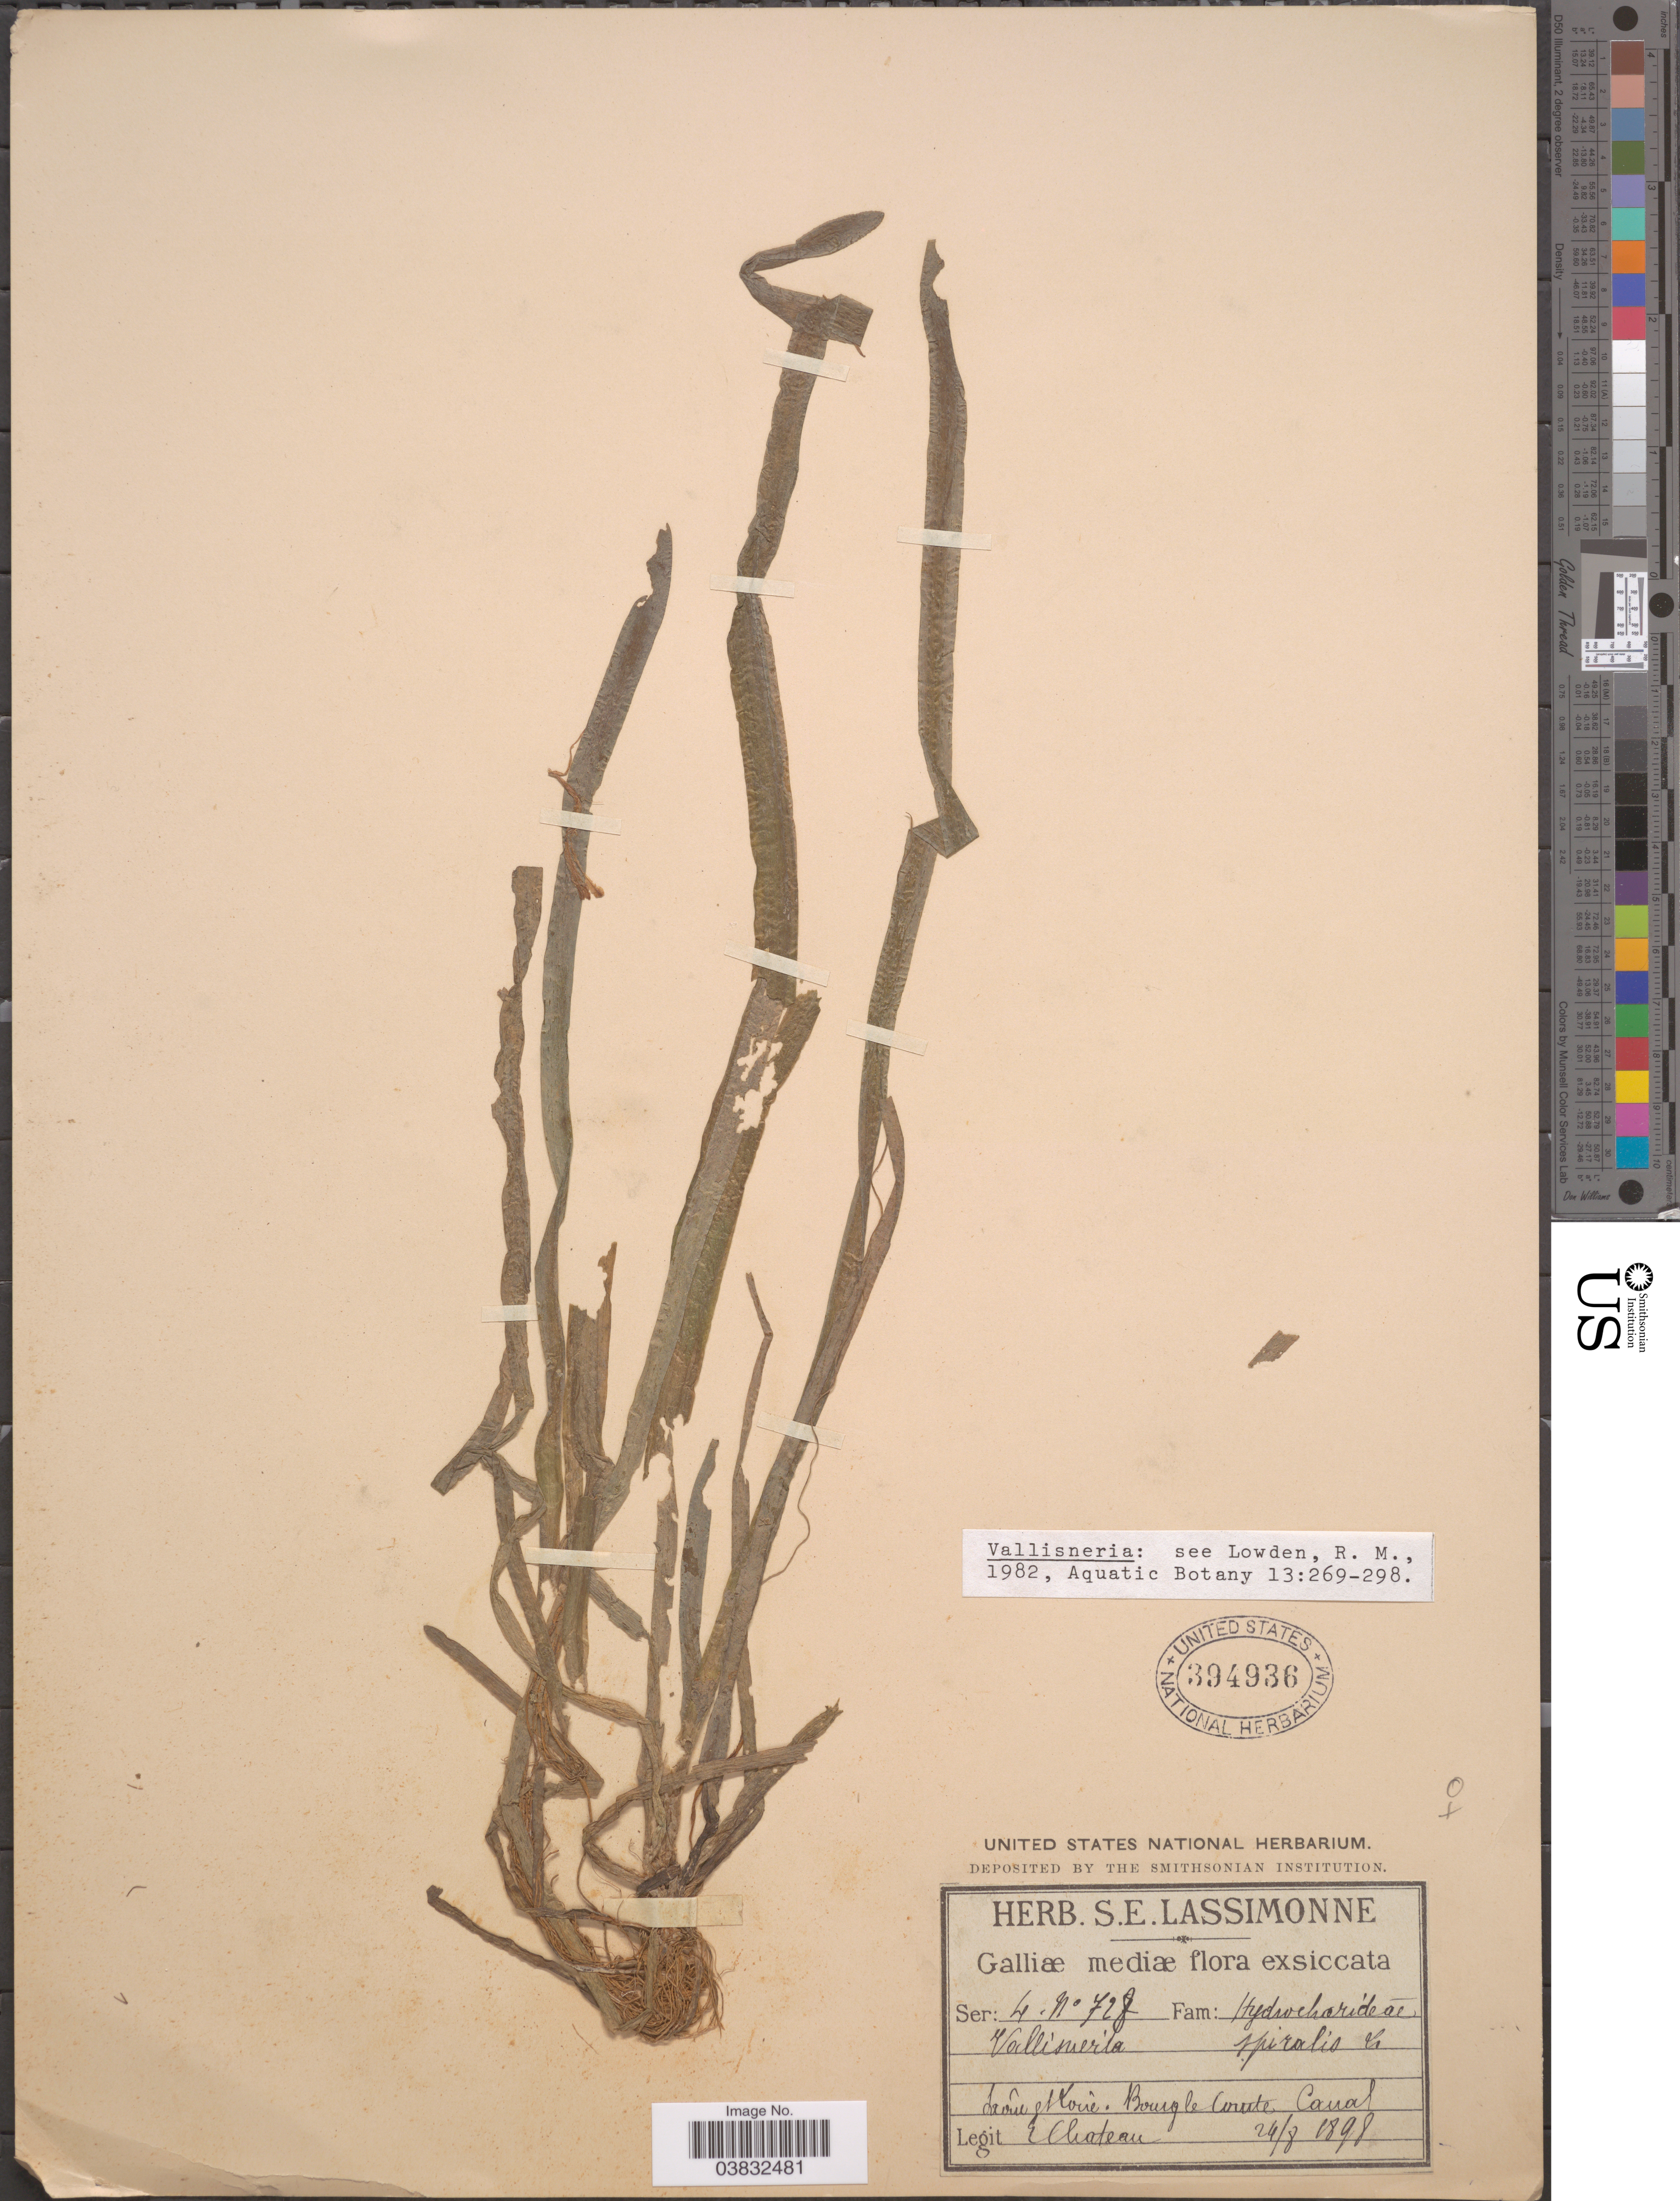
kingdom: Plantae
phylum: Tracheophyta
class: Liliopsida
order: Alismatales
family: Hydrocharitaceae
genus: Vallisneria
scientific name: Vallisneria spiralis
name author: L.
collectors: E. Chateau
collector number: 728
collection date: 1898-08-24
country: France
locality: Galliæ mediæ. Liôue [interpreted] stloie. Bourgle Comite Canal.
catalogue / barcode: US 394936